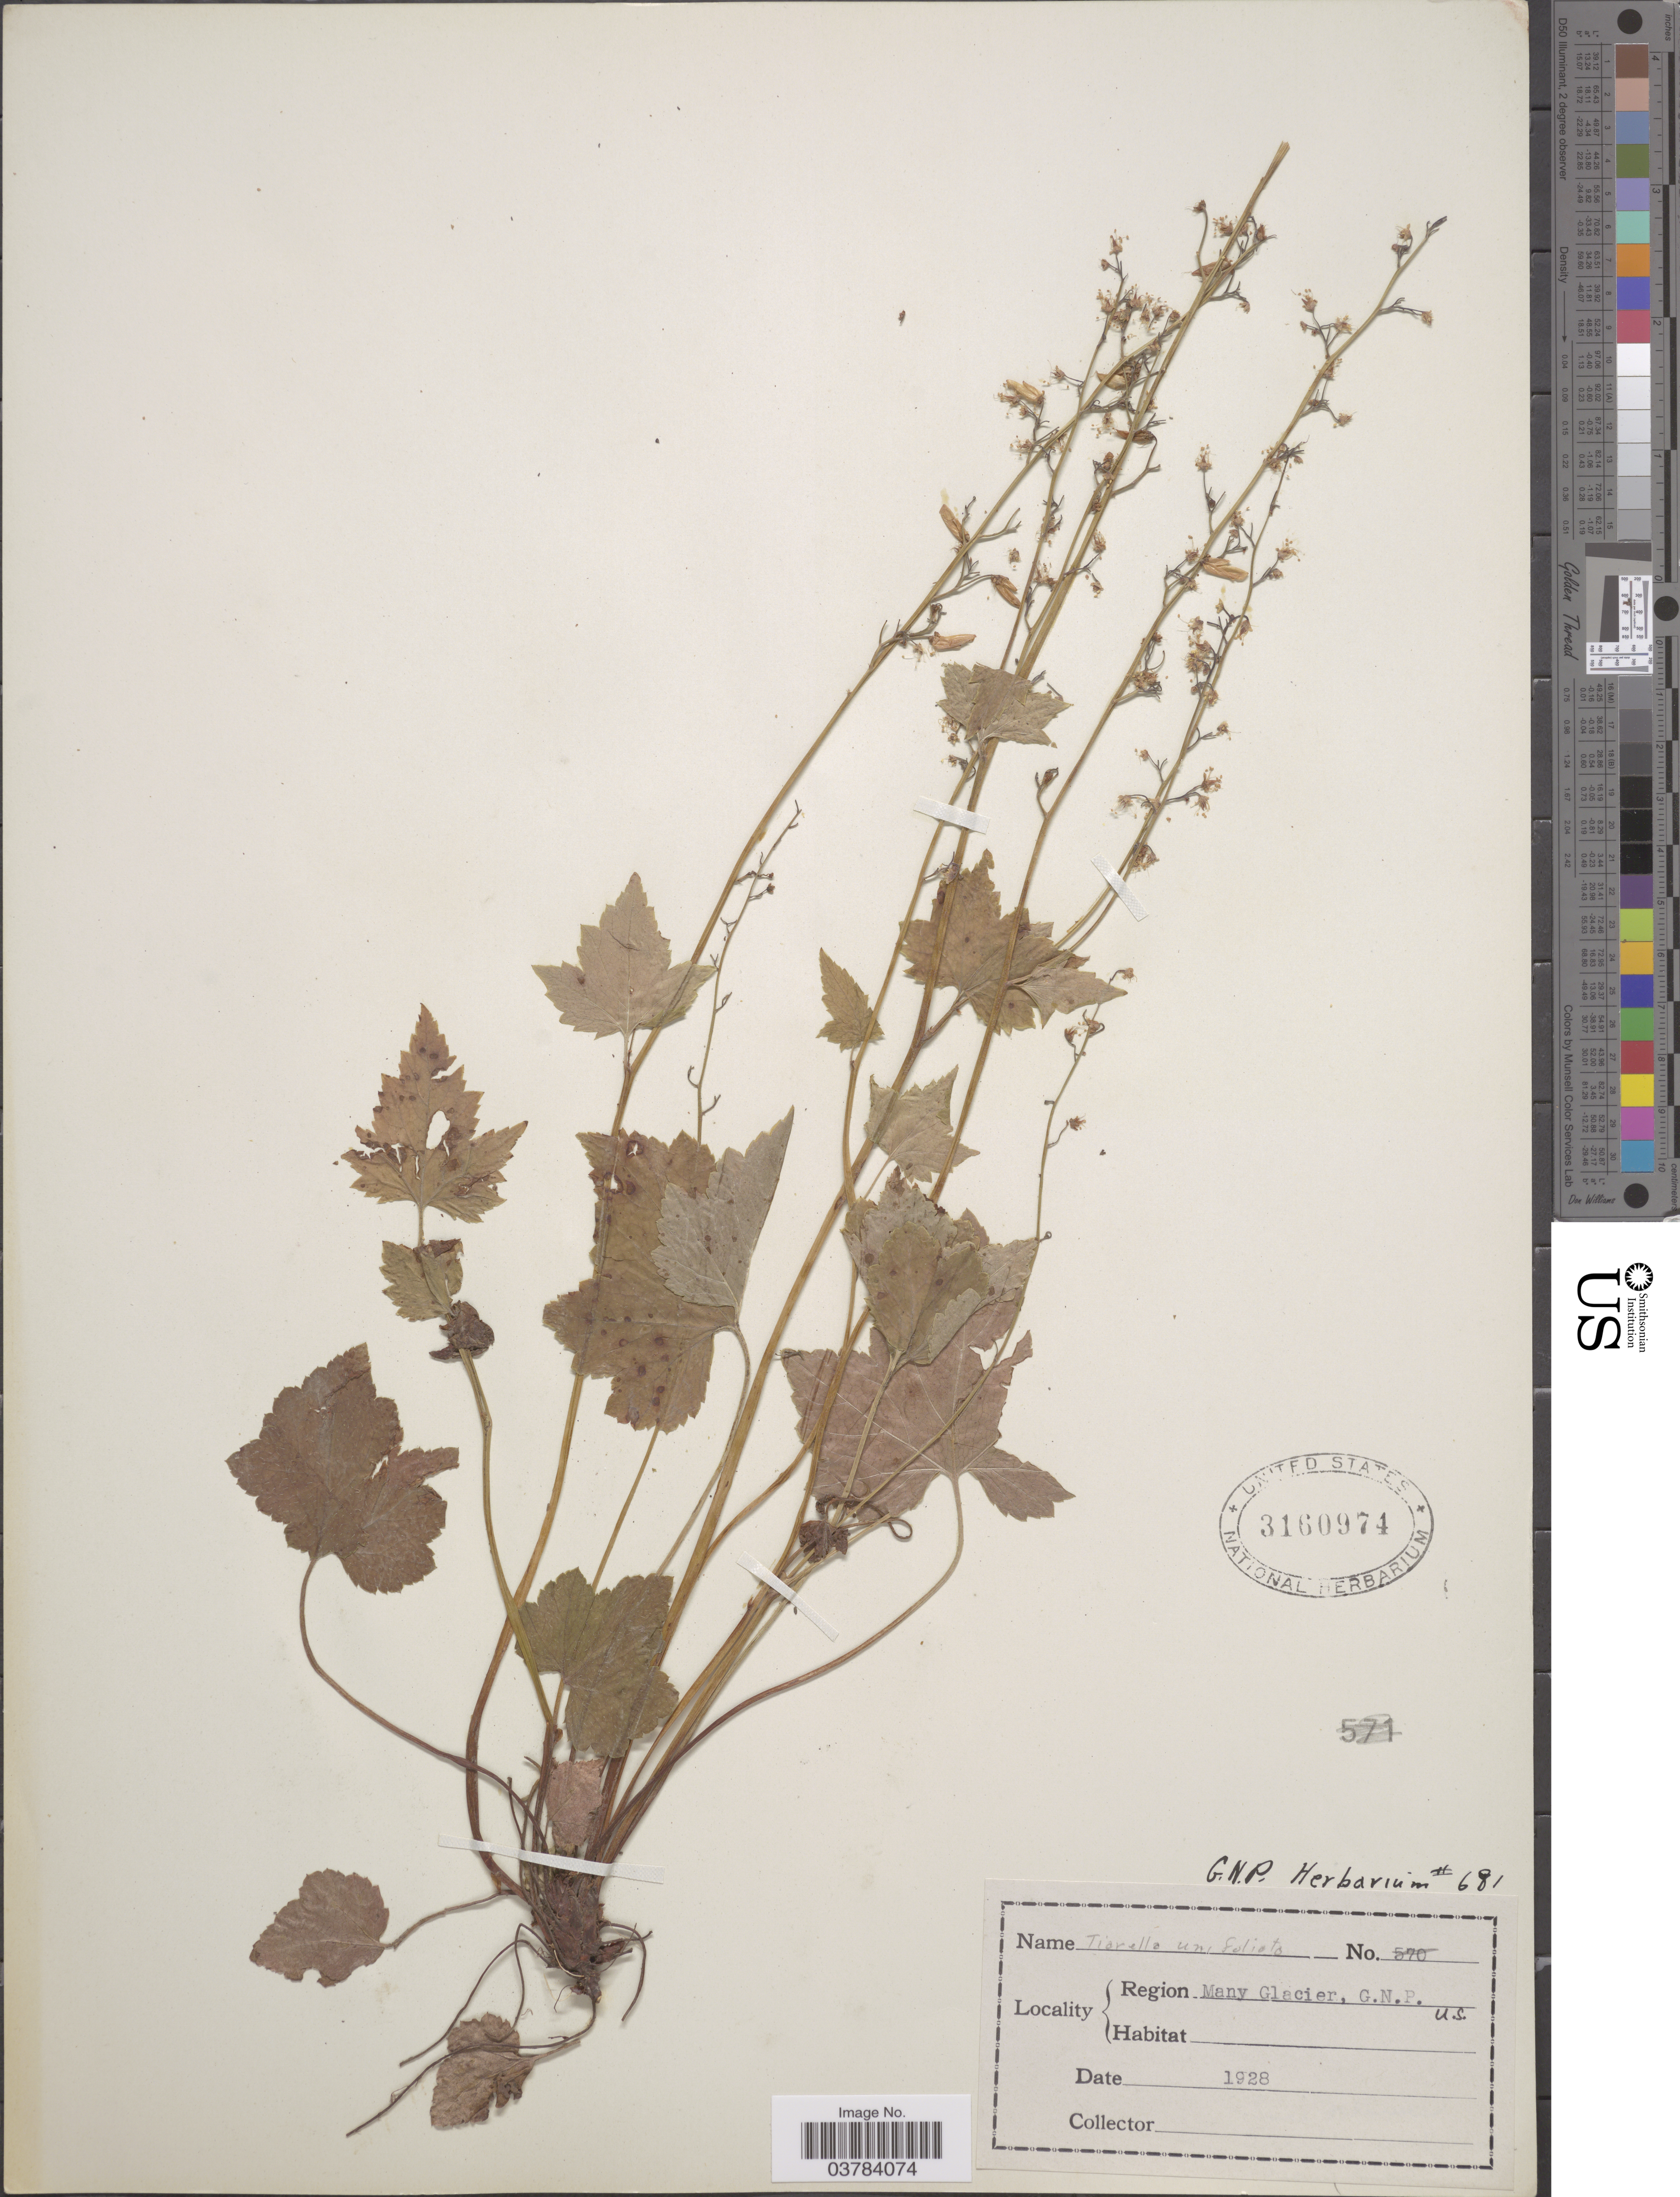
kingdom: Plantae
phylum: Tracheophyta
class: Magnoliopsida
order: Saxifragales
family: Saxifragaceae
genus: Tiarella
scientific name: Tiarella unifoliata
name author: Hook.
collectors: ex herb. G. N. P.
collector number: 681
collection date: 1928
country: United States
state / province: Montana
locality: Region Many Glacier, G.N.P. U.S.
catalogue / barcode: US 3160974